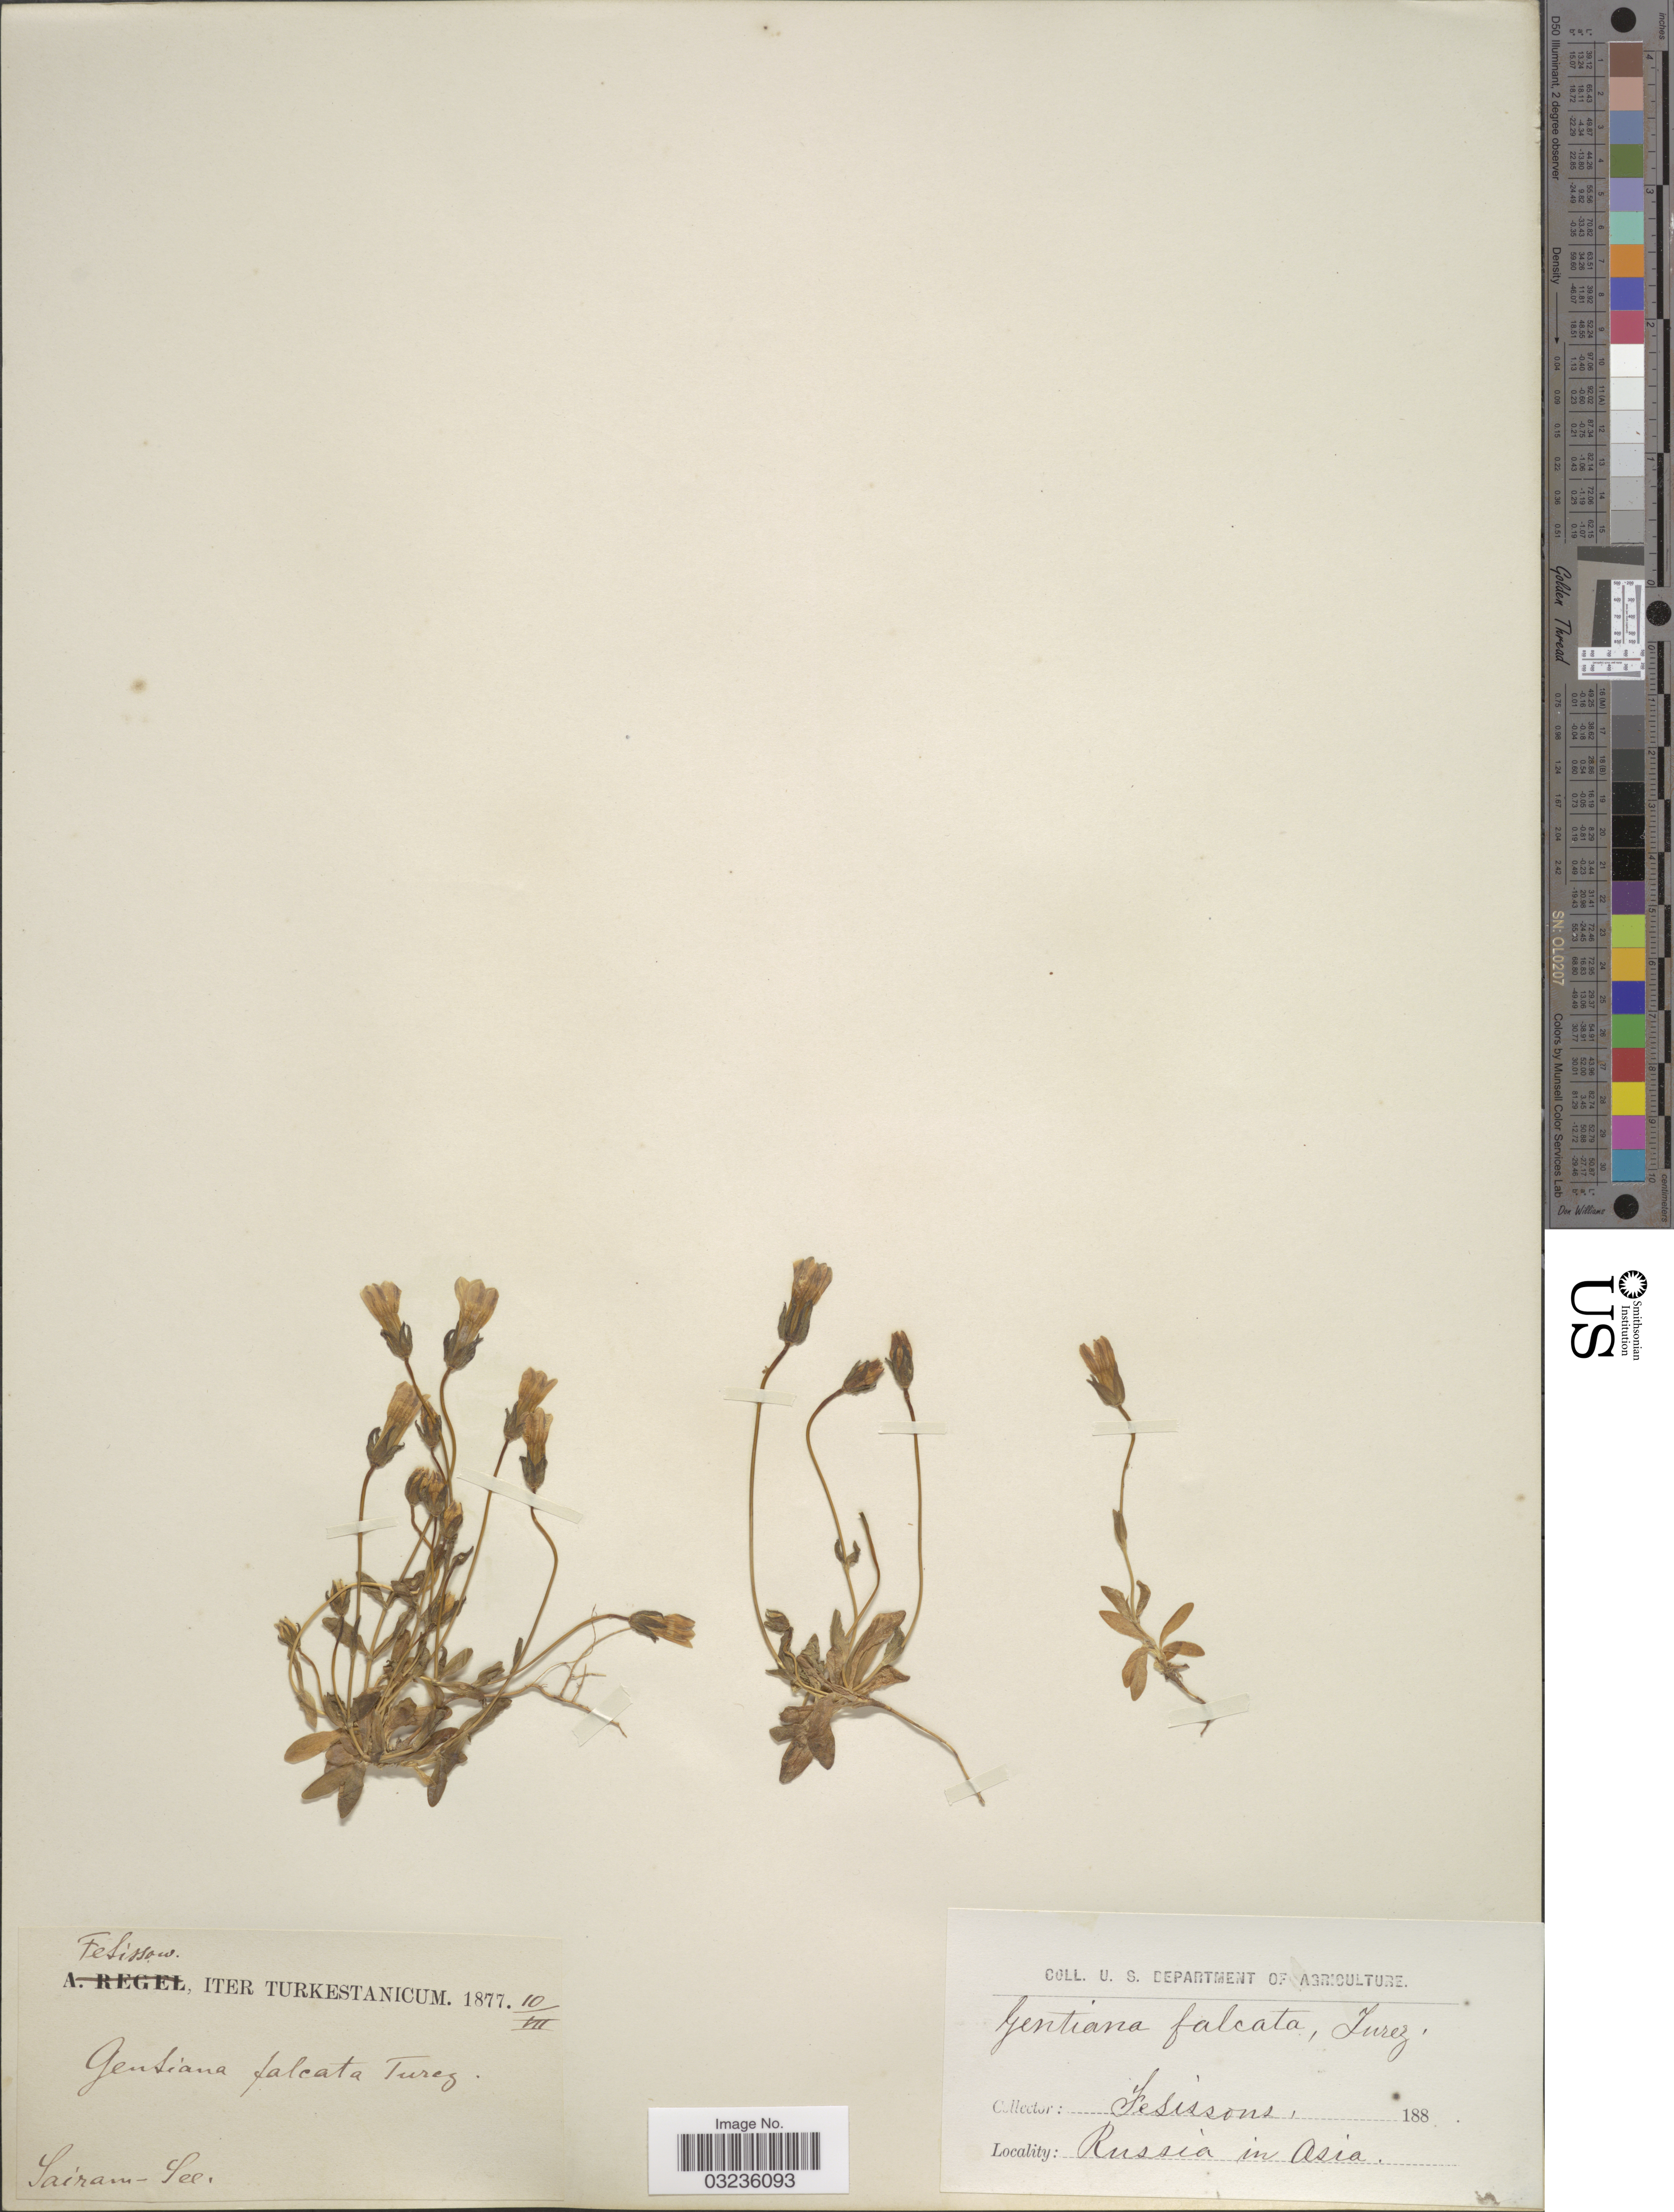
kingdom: Plantae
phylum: Tracheophyta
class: Magnoliopsida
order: Gentianales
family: Gentianaceae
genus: Gentiana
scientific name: Gentiana falcata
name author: Turcz. ex Kar. & Kir.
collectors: -. Fetissow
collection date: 1877-07-10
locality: Iter Turkestanicum, Russia in Asia, Sairam-See.